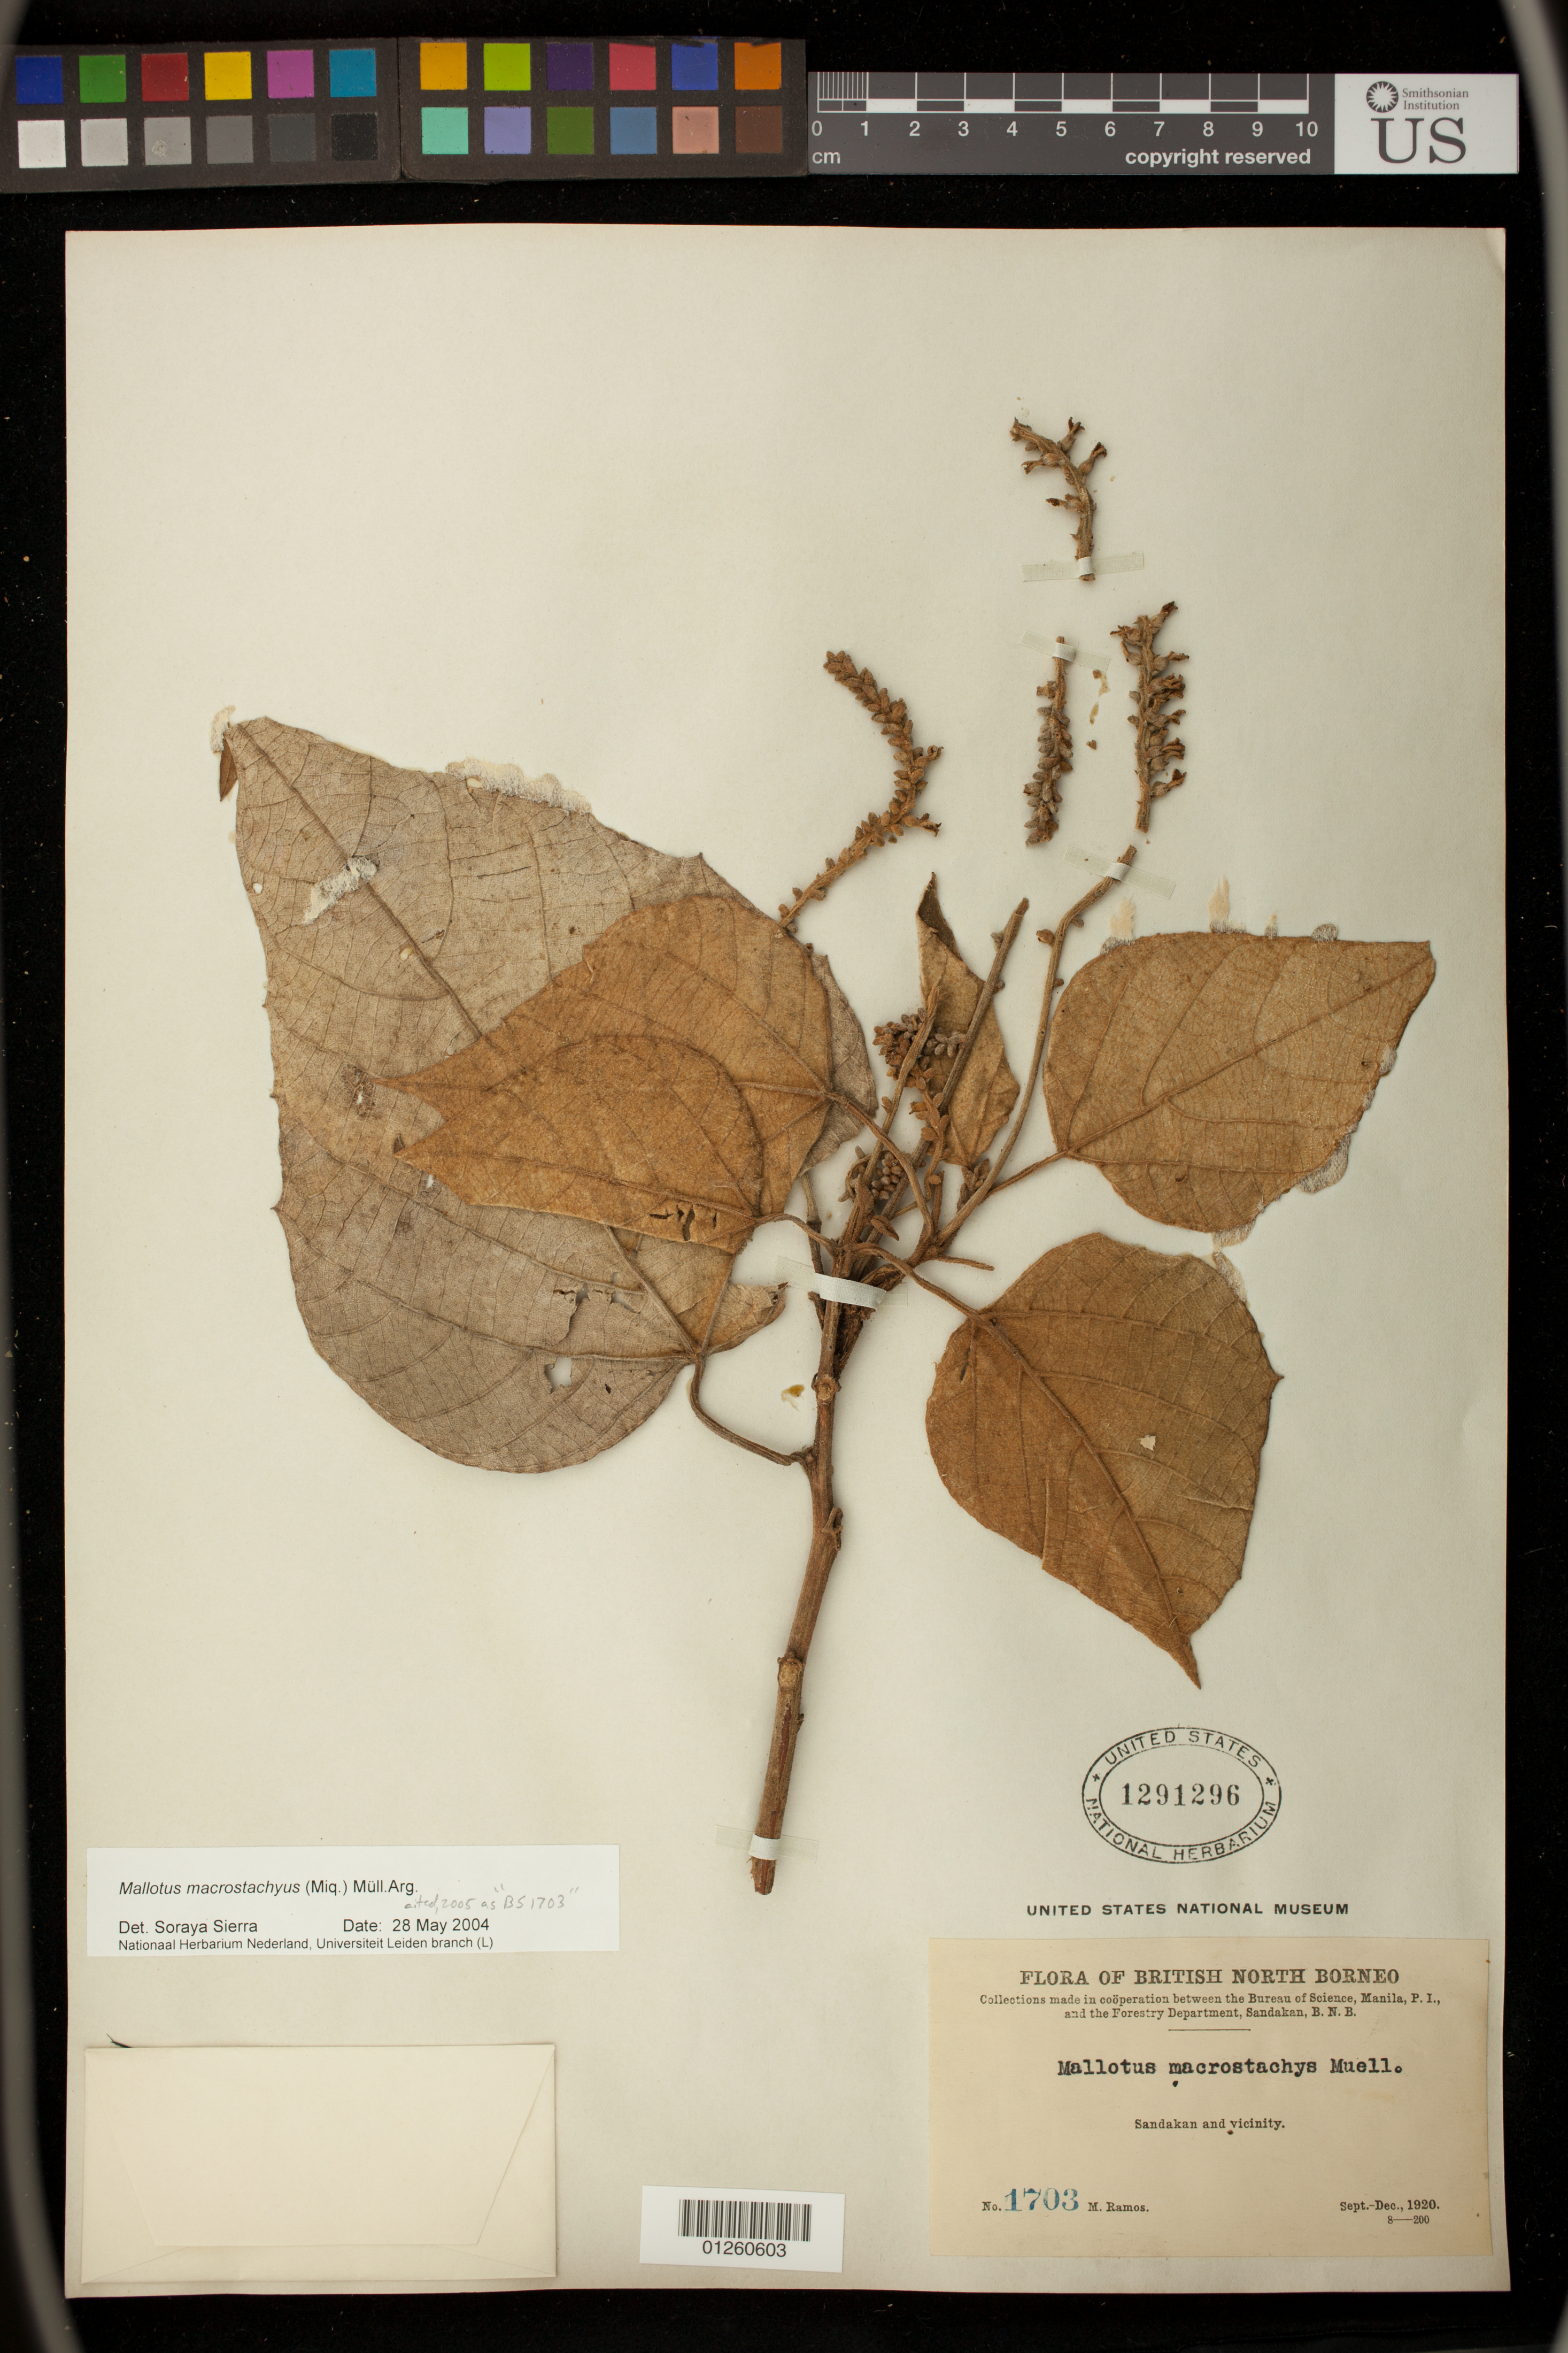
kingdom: Plantae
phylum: Tracheophyta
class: Magnoliopsida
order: Malpighiales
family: Euphorbiaceae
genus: Mallotus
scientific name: Mallotus macrostachyus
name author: (Miq.) Müll. Arg.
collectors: M. Ramos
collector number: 1703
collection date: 1920-09/1920-12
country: Malaysia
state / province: Sabah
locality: Sandakan and vicinity.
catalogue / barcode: US 1291296